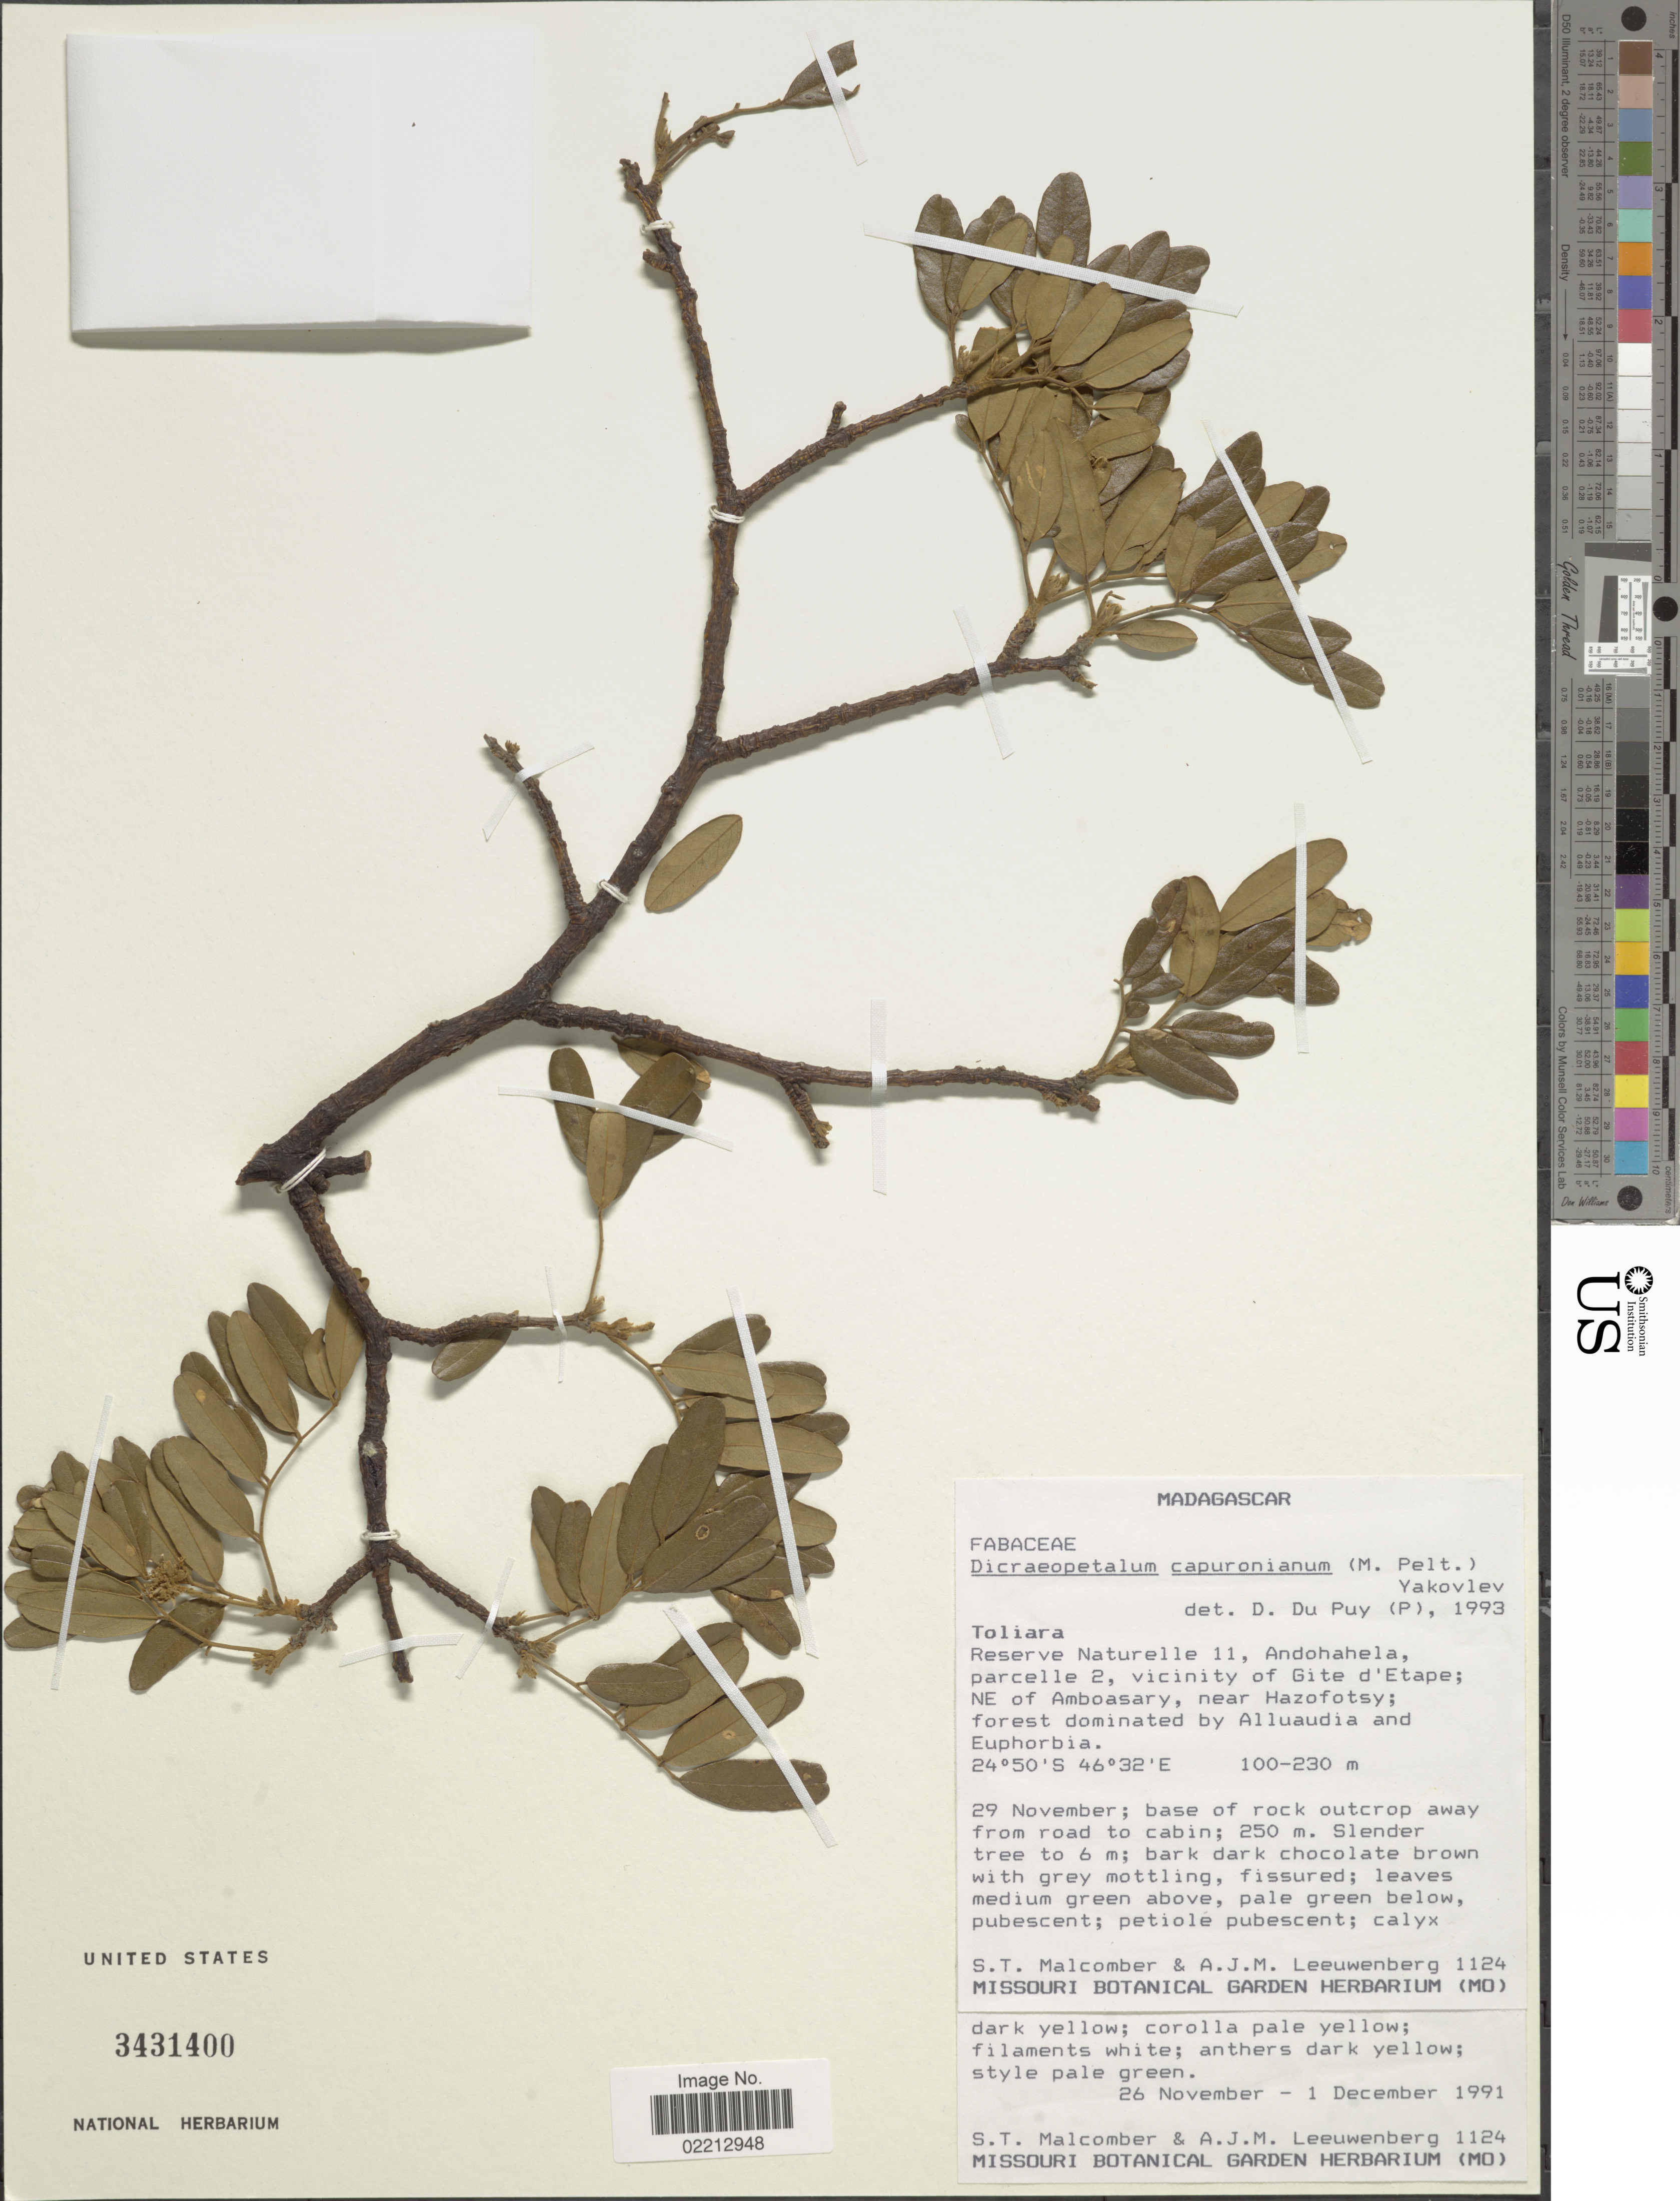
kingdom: Plantae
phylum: Tracheophyta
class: Magnoliopsida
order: Fabales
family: Fabaceae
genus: Dicraeopetalum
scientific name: Dicraeopetalum capuronianum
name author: (M. Peltier) Yakovlev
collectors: S. T. Malcomber & A. J. M. Leeuwenberg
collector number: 1124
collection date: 1991-11-26/1991-12-01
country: Madagascar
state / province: Anosy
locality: Reserve Naturelle 11, Andohahela, parcelle 2, vicinity of Gite d'Etape'NE of Amboasary, near Hazofotsy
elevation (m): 100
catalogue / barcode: US 3431400